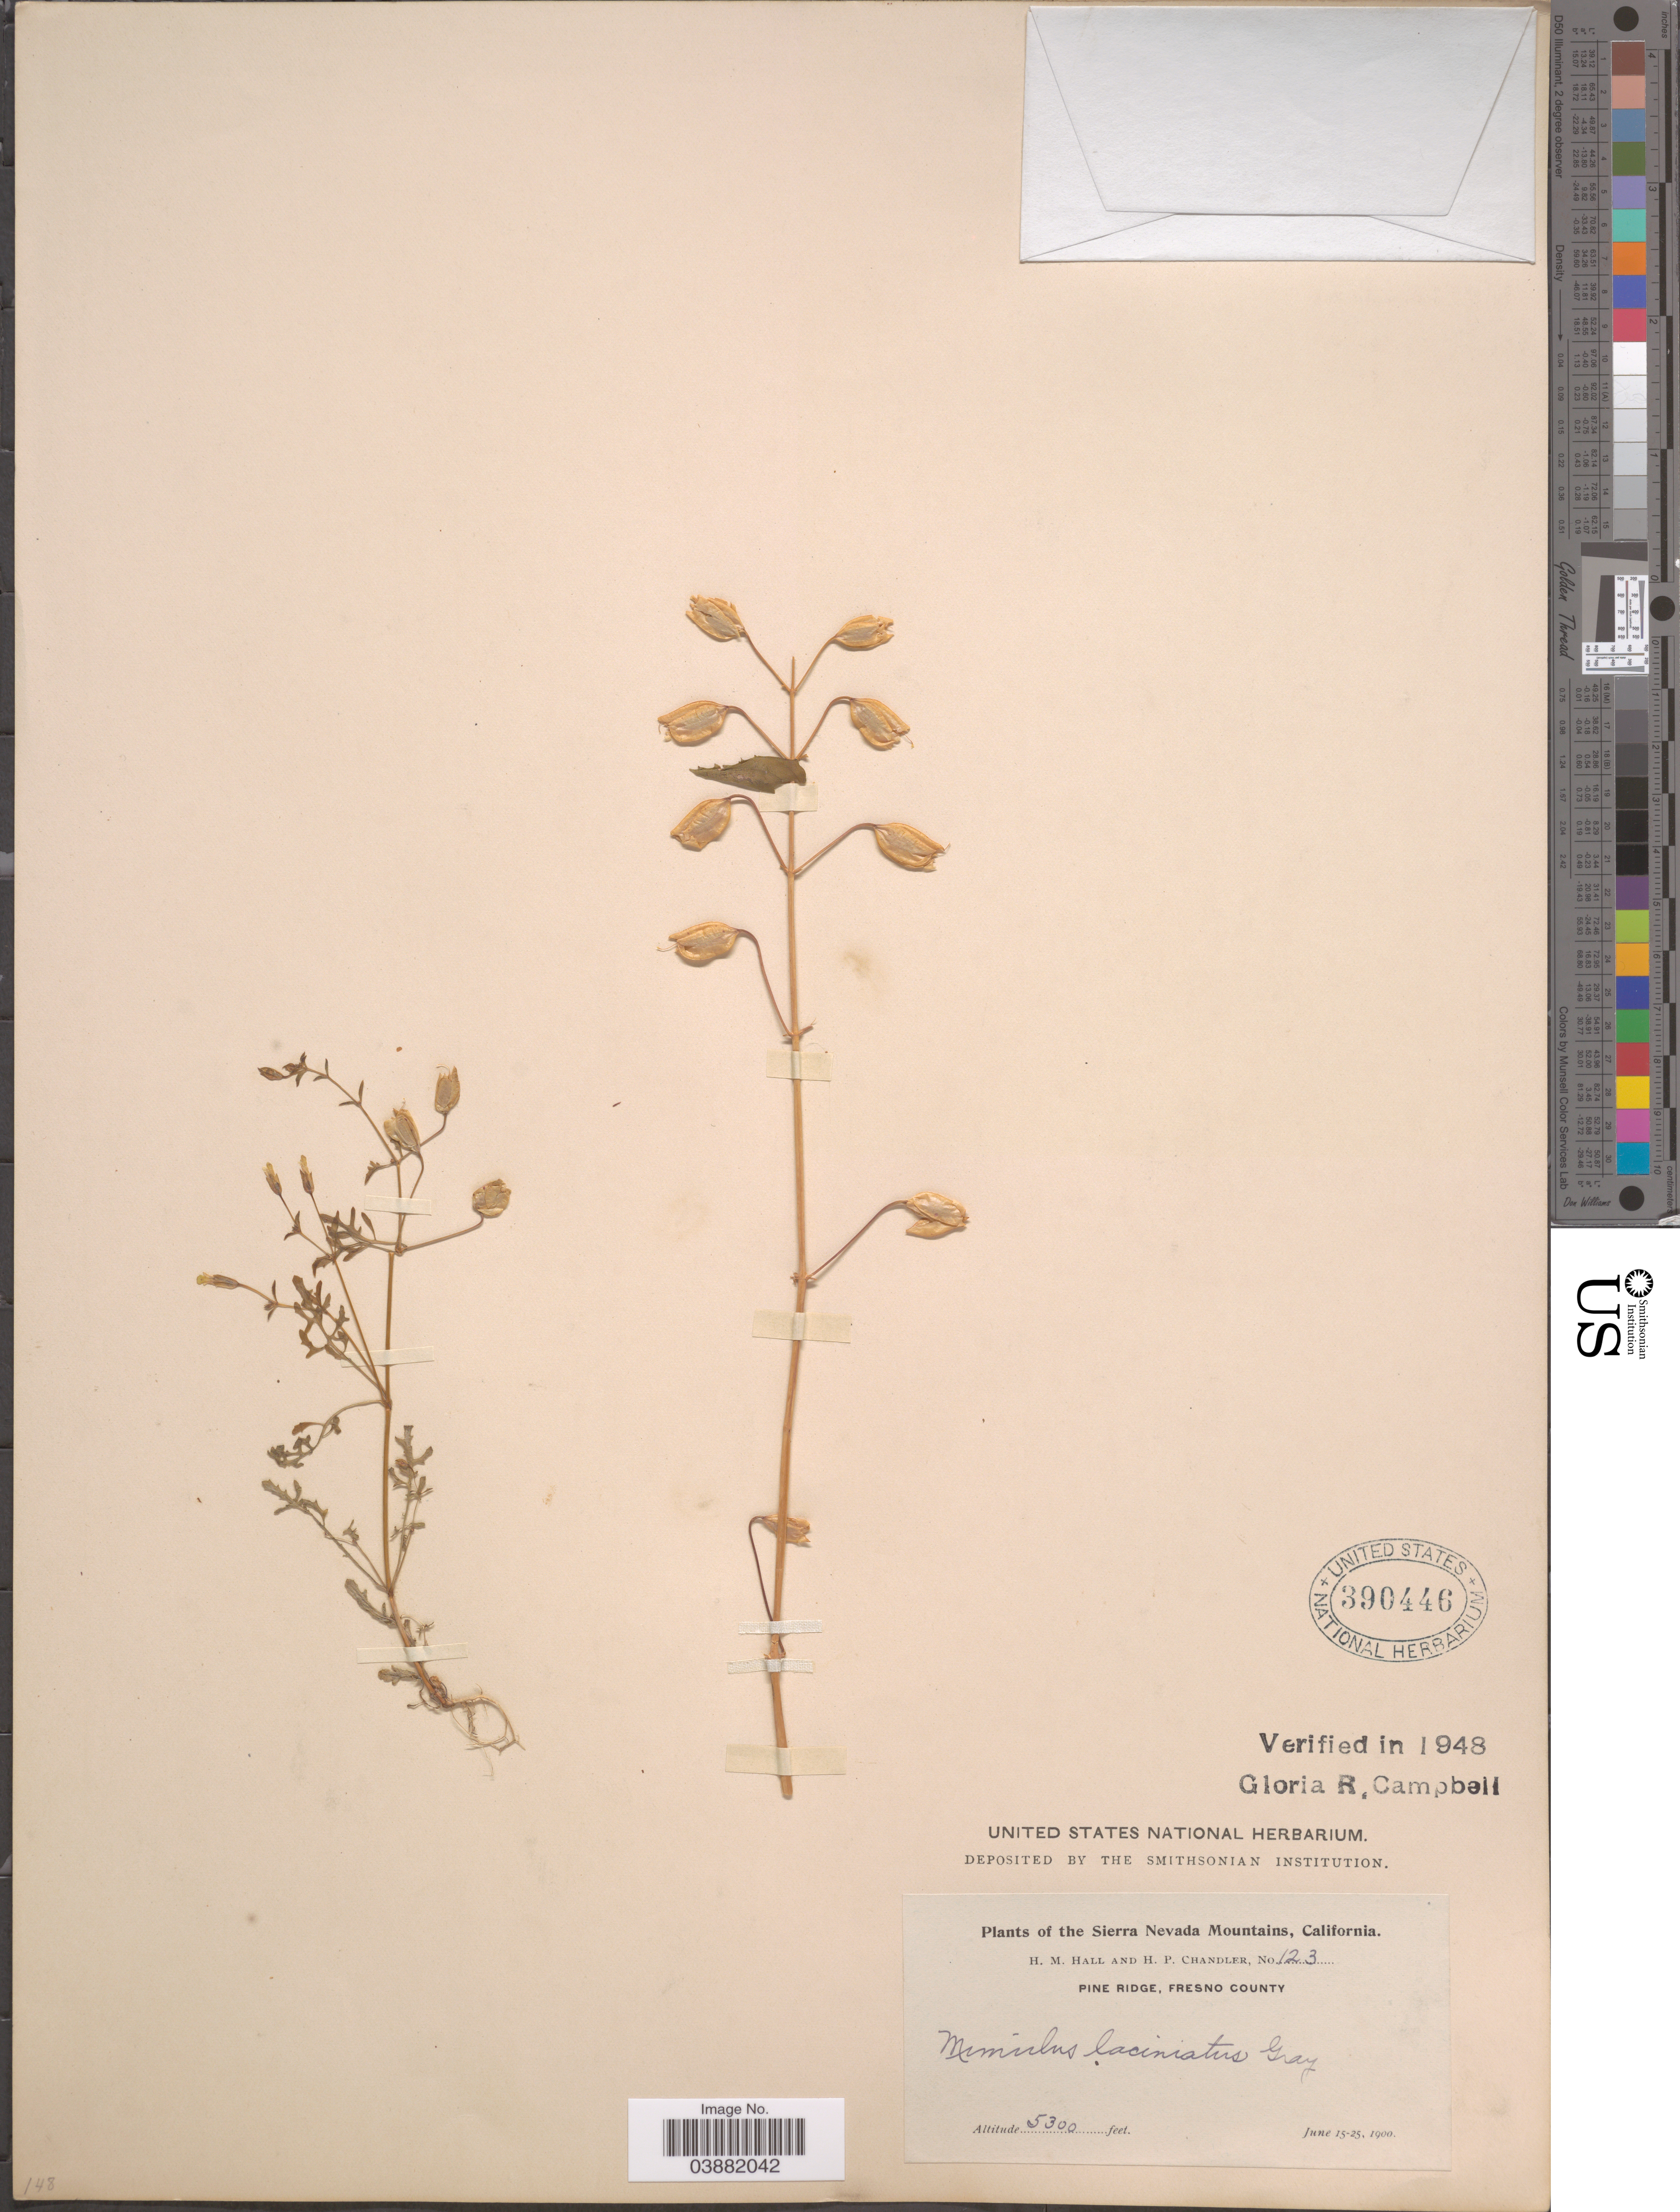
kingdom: Plantae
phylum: Tracheophyta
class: Magnoliopsida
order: Lamiales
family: Phrymaceae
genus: Mimulus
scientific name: Mimulus laciniatus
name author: A. Gray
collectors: H. M. Hall & H. Chandler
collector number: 123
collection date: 1900-06-15/1900-06-25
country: United States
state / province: California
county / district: Fresno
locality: Sierra Nevada Mountains. Pine Ridge, Fresno County.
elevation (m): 1615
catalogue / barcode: US 390446